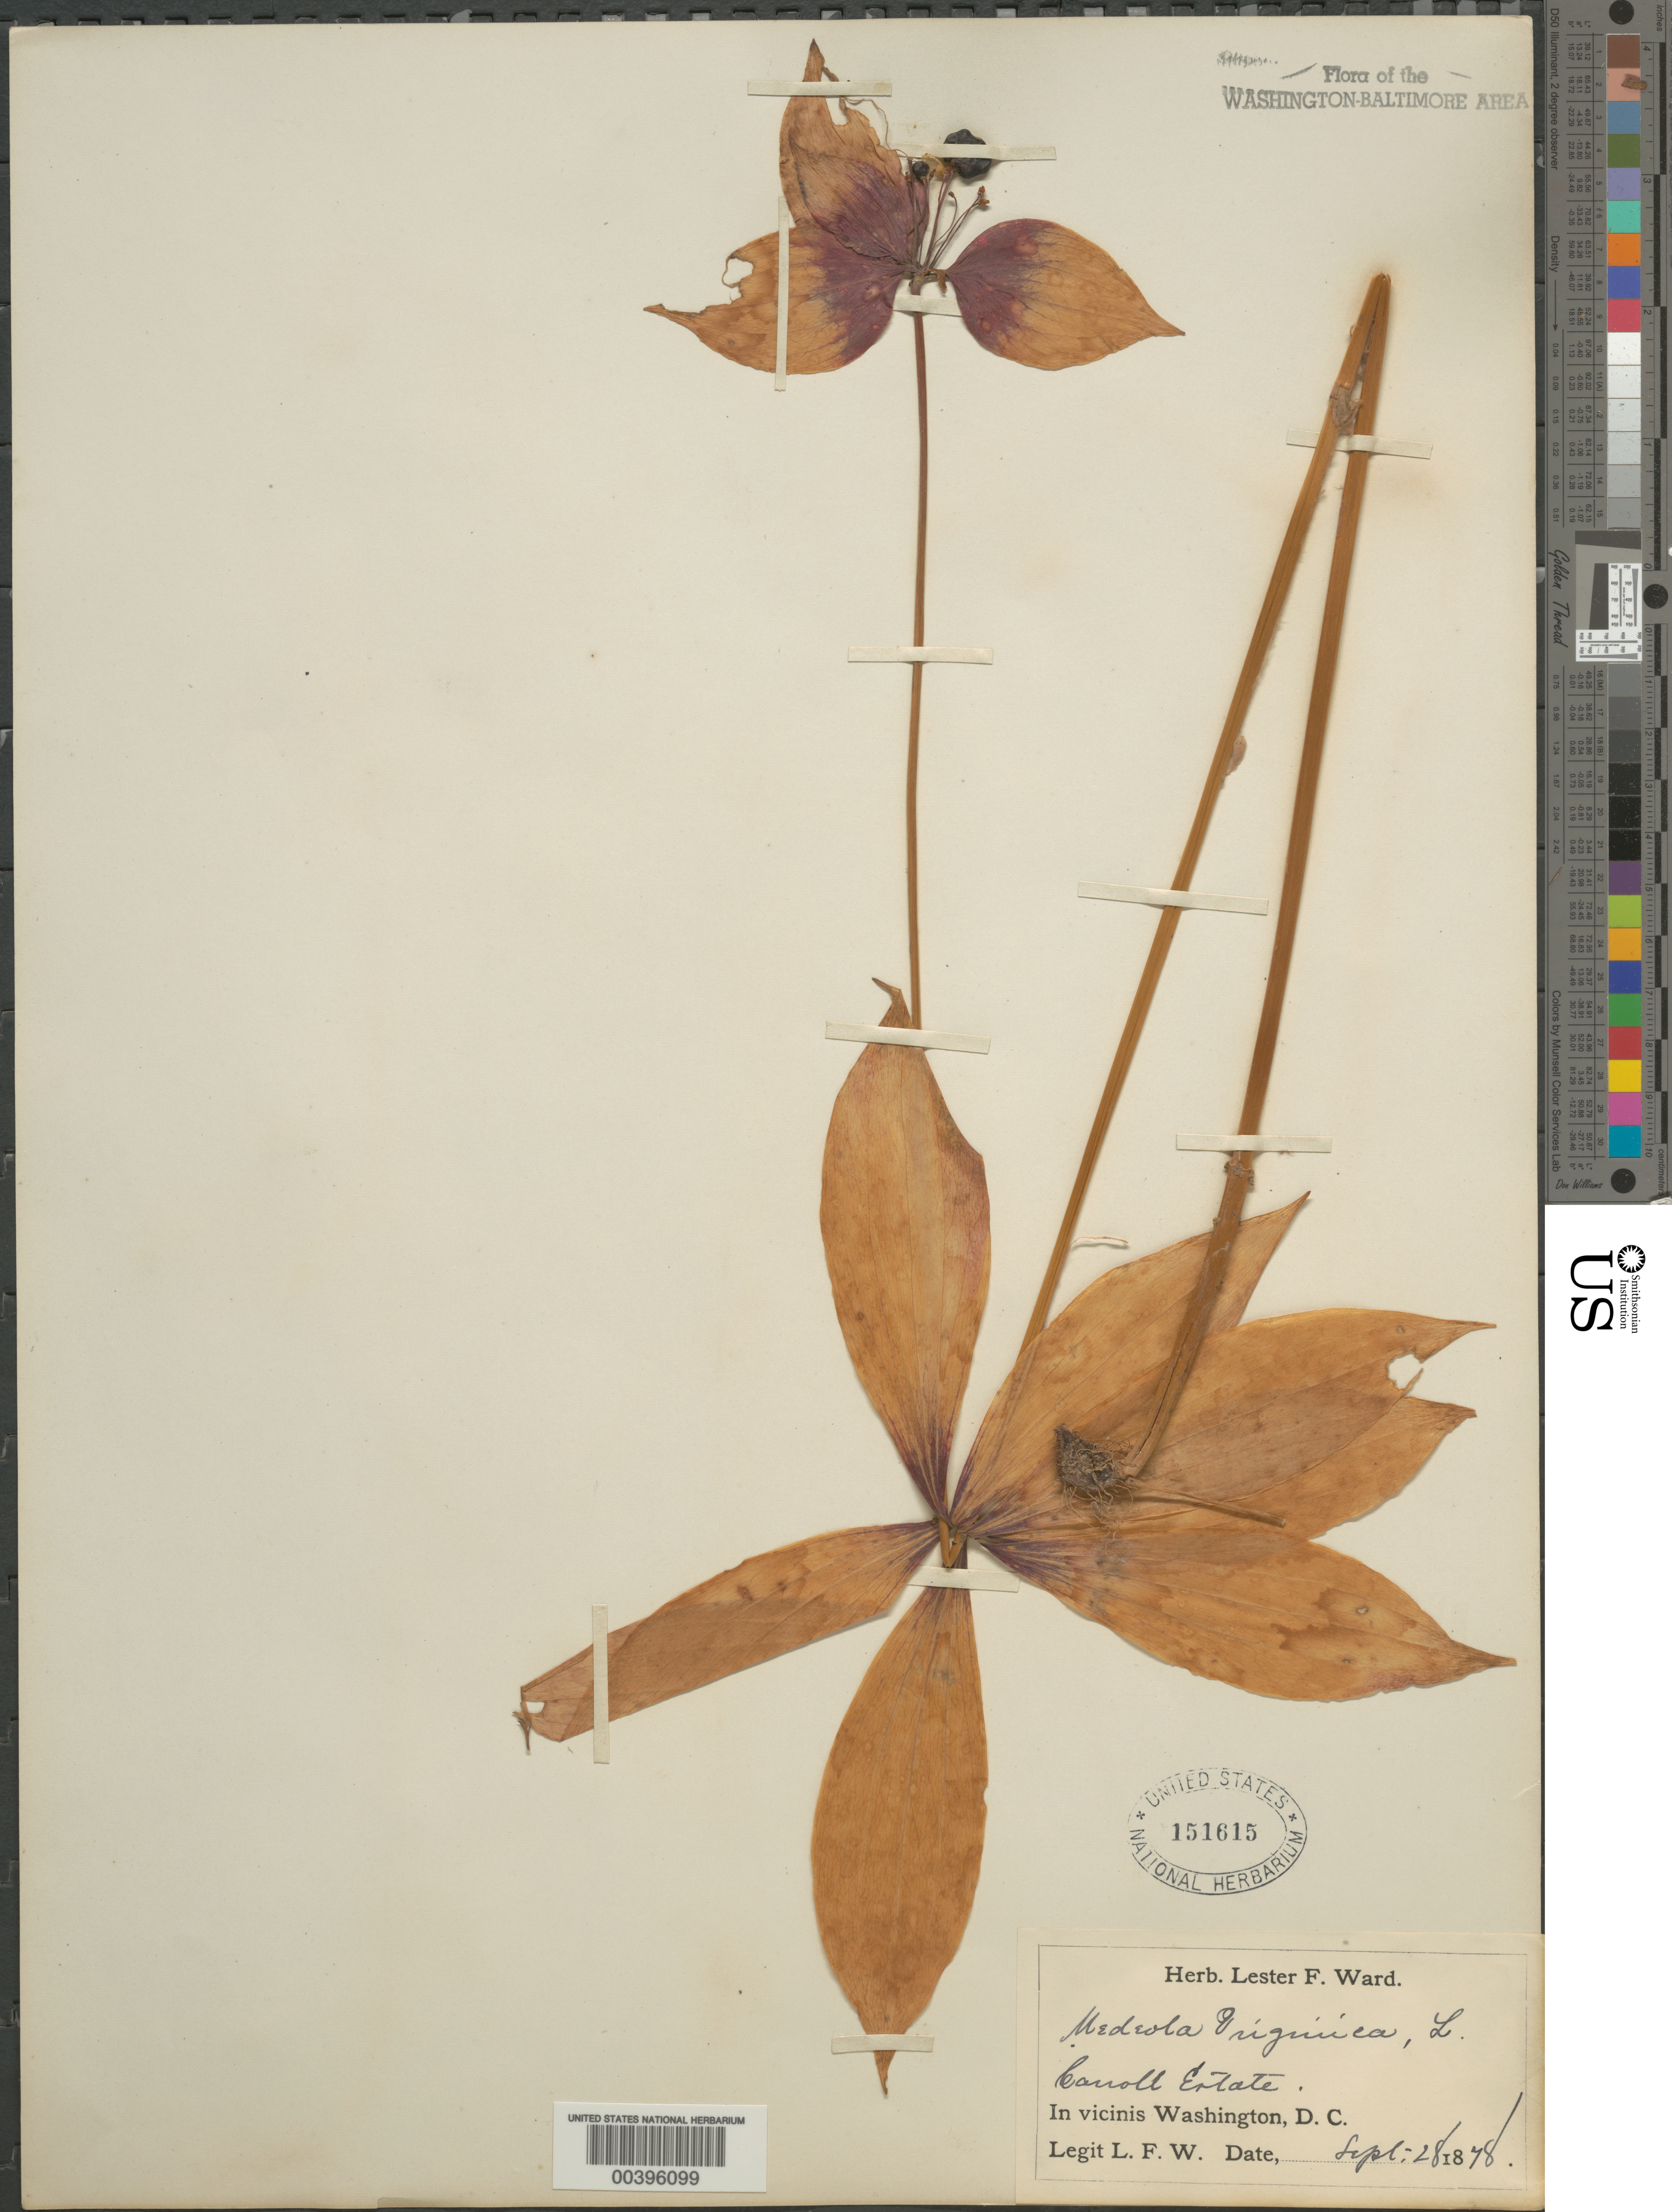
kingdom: Plantae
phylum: Tracheophyta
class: Liliopsida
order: Liliales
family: Liliaceae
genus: Medeola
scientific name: Medeola virginiana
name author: (L.) Desf.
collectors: L. F. Ward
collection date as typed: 28 Sep 1878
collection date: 1878-09-28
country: United States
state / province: District of Columbia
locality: Carroll Estate Rock Creek Park and vicinity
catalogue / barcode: US 151615